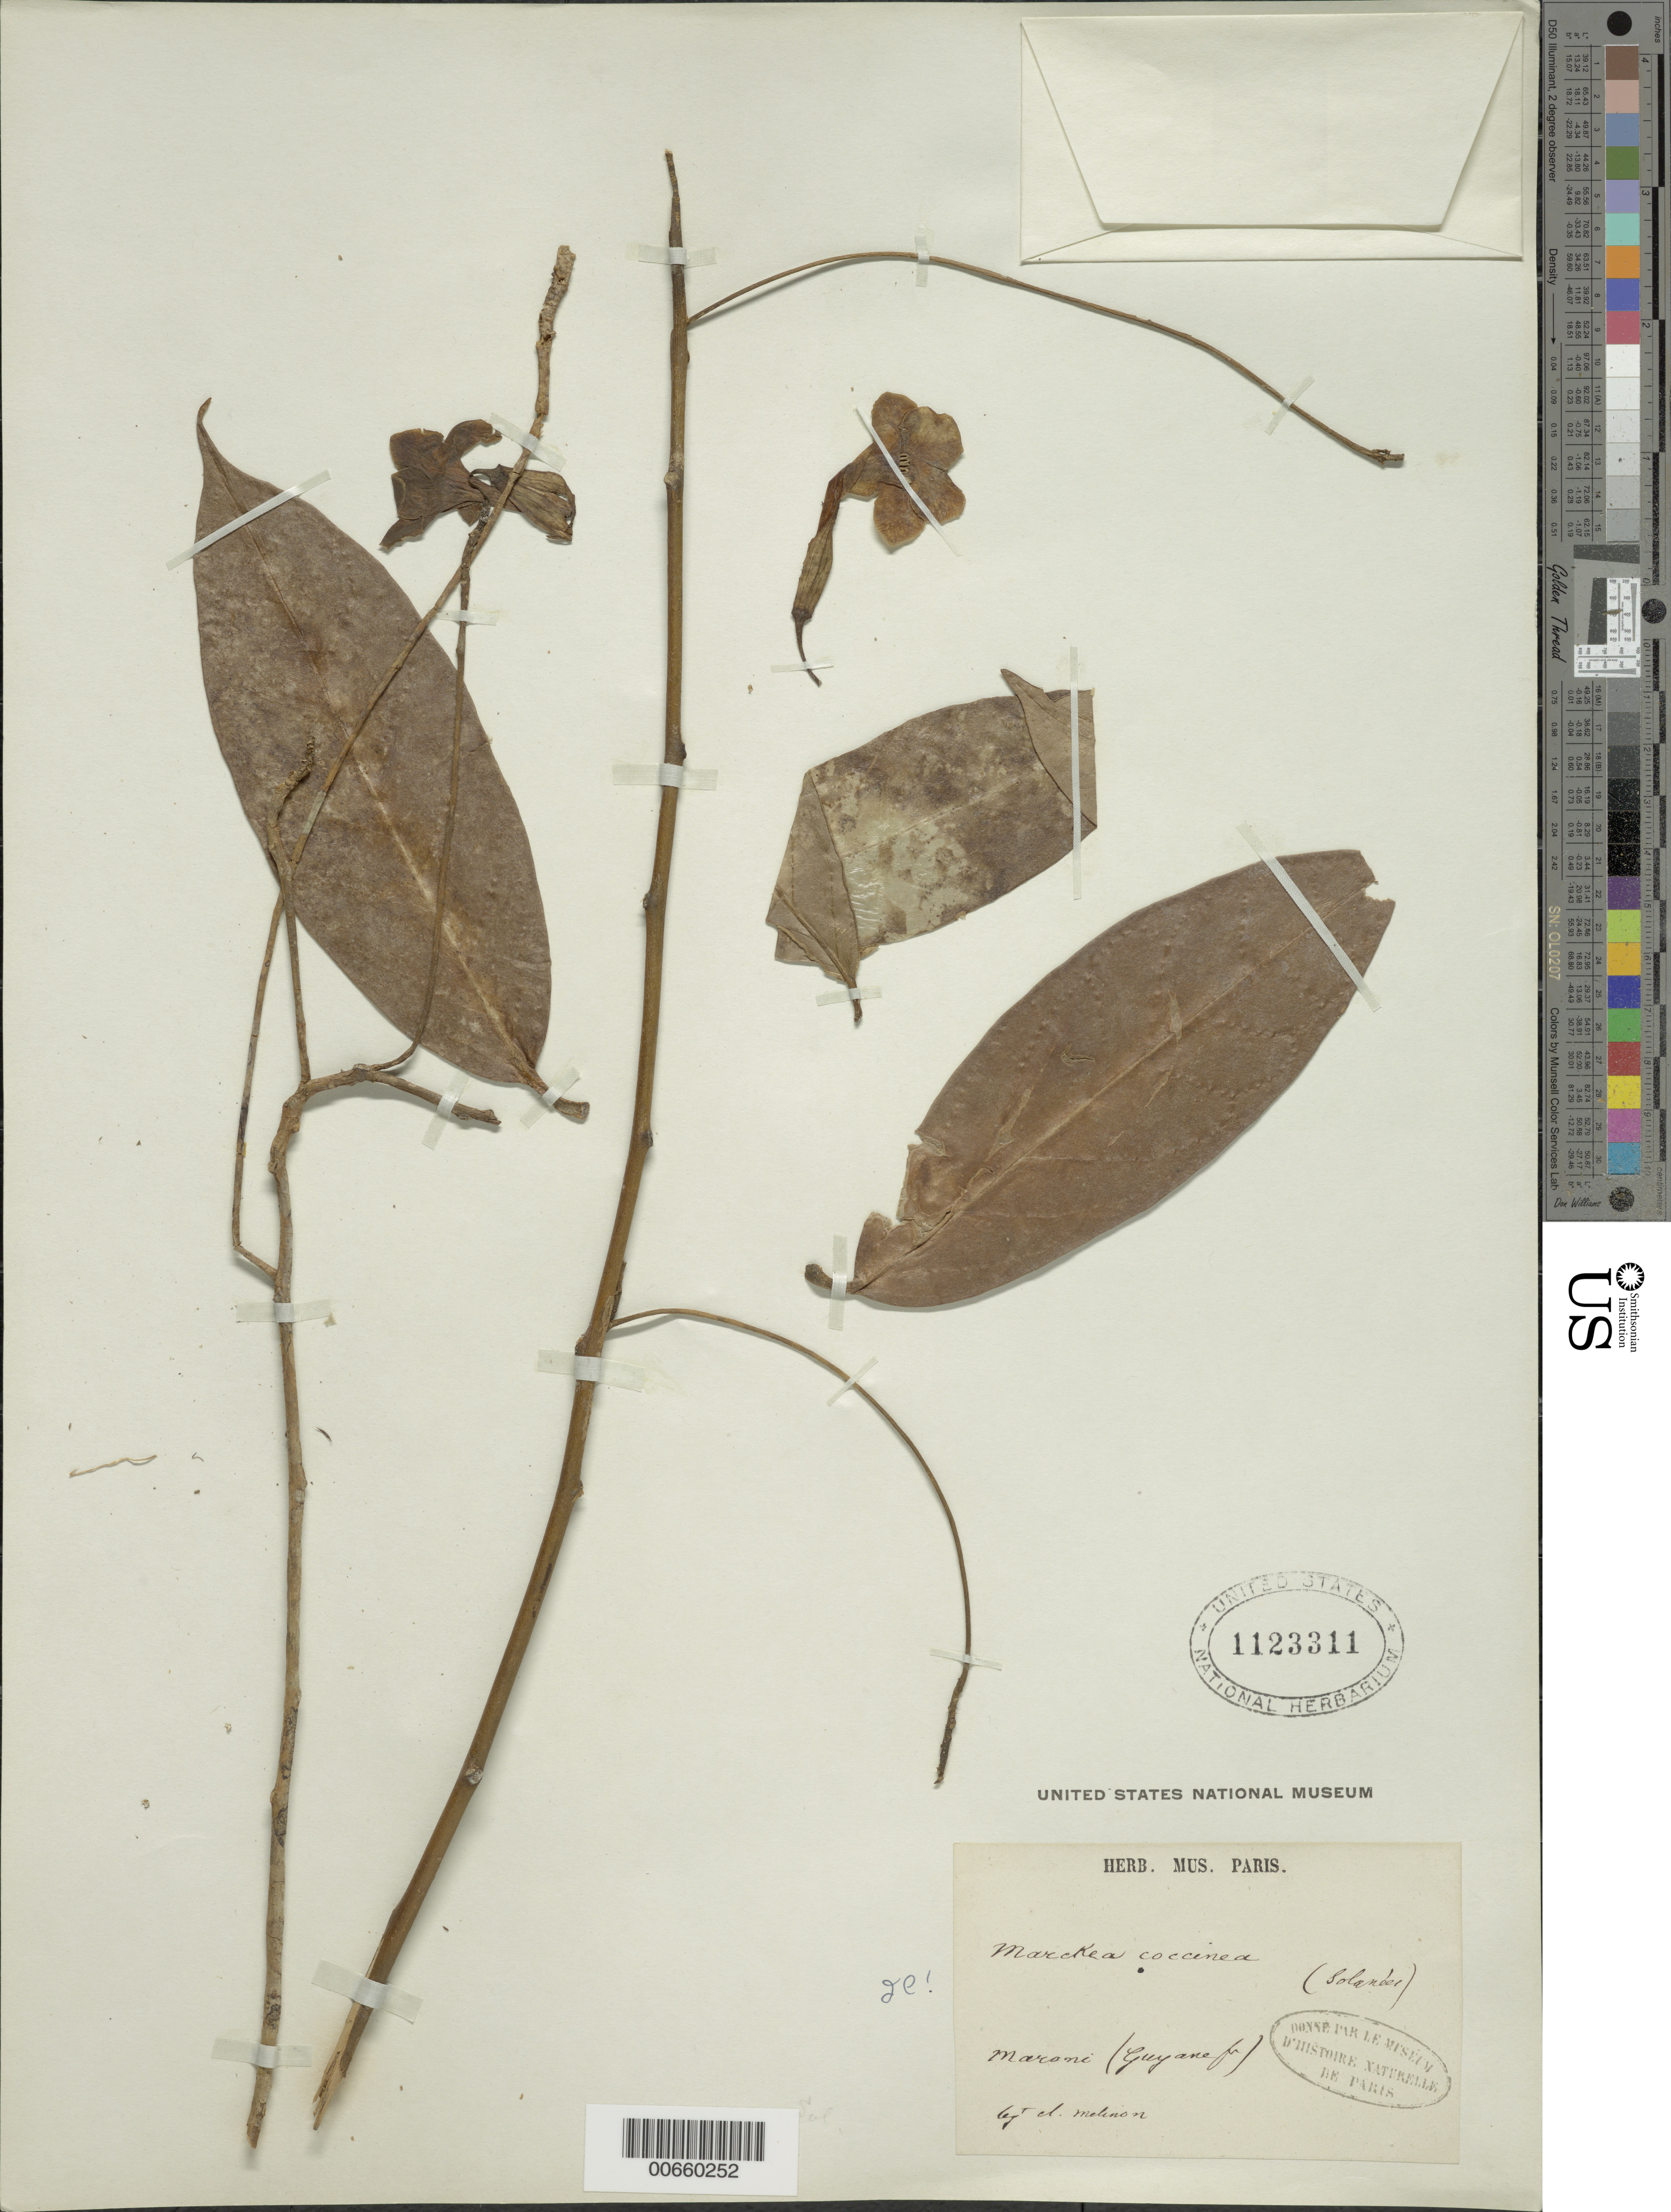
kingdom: Plantae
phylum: Tracheophyta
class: Magnoliopsida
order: Solanales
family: Solanaceae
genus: Markea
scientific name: Markea coccinea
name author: Rich.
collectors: E. Mélinon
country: French Guiana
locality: Maroni R.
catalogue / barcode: US 1123311